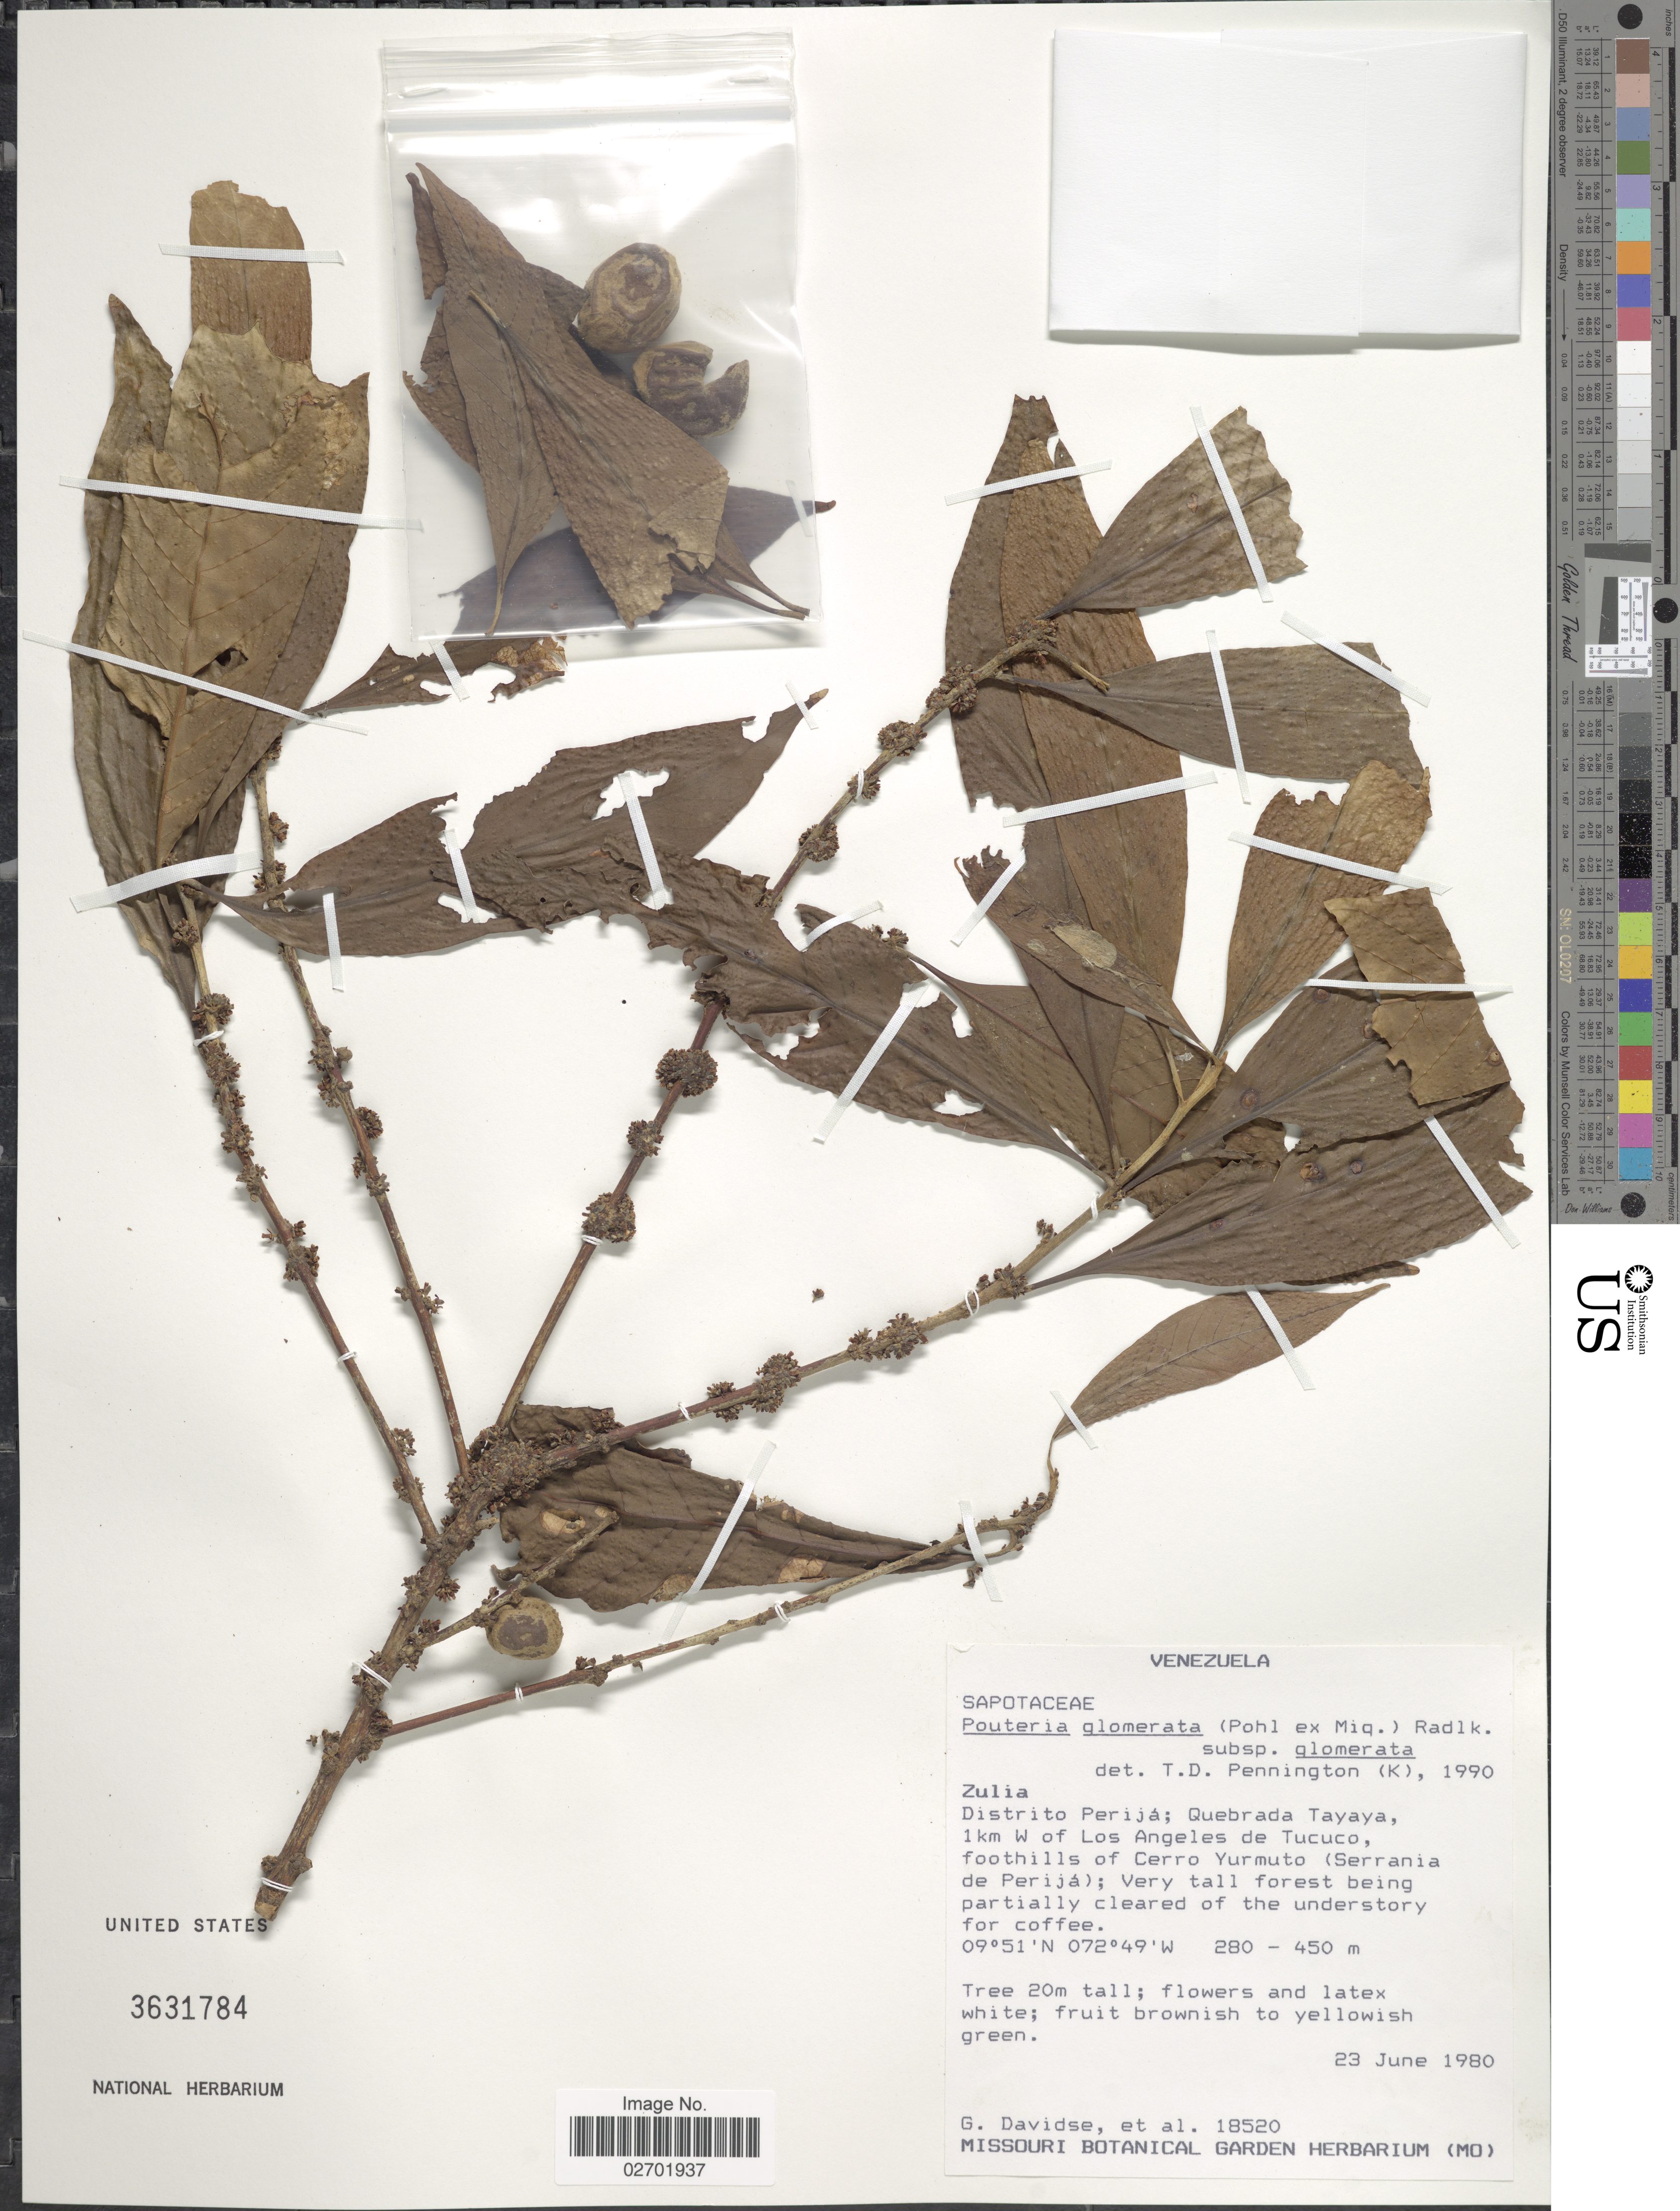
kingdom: Plantae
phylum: Tracheophyta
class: Magnoliopsida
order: Ericales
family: Sapotaceae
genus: Pouteria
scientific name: Pouteria glomerata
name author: (Miq.) Radlk.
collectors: G. Davidse & et al.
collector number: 18520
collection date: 1980-06-23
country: Venezuela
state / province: Zulia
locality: Zulia, Distrito Perija: Quebrada Tayaya, 1 km W of Los Angeles de Tucuco, foothills of Cerro Yurmuto (Serrania de Perija)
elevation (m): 280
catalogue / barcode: US 3631784